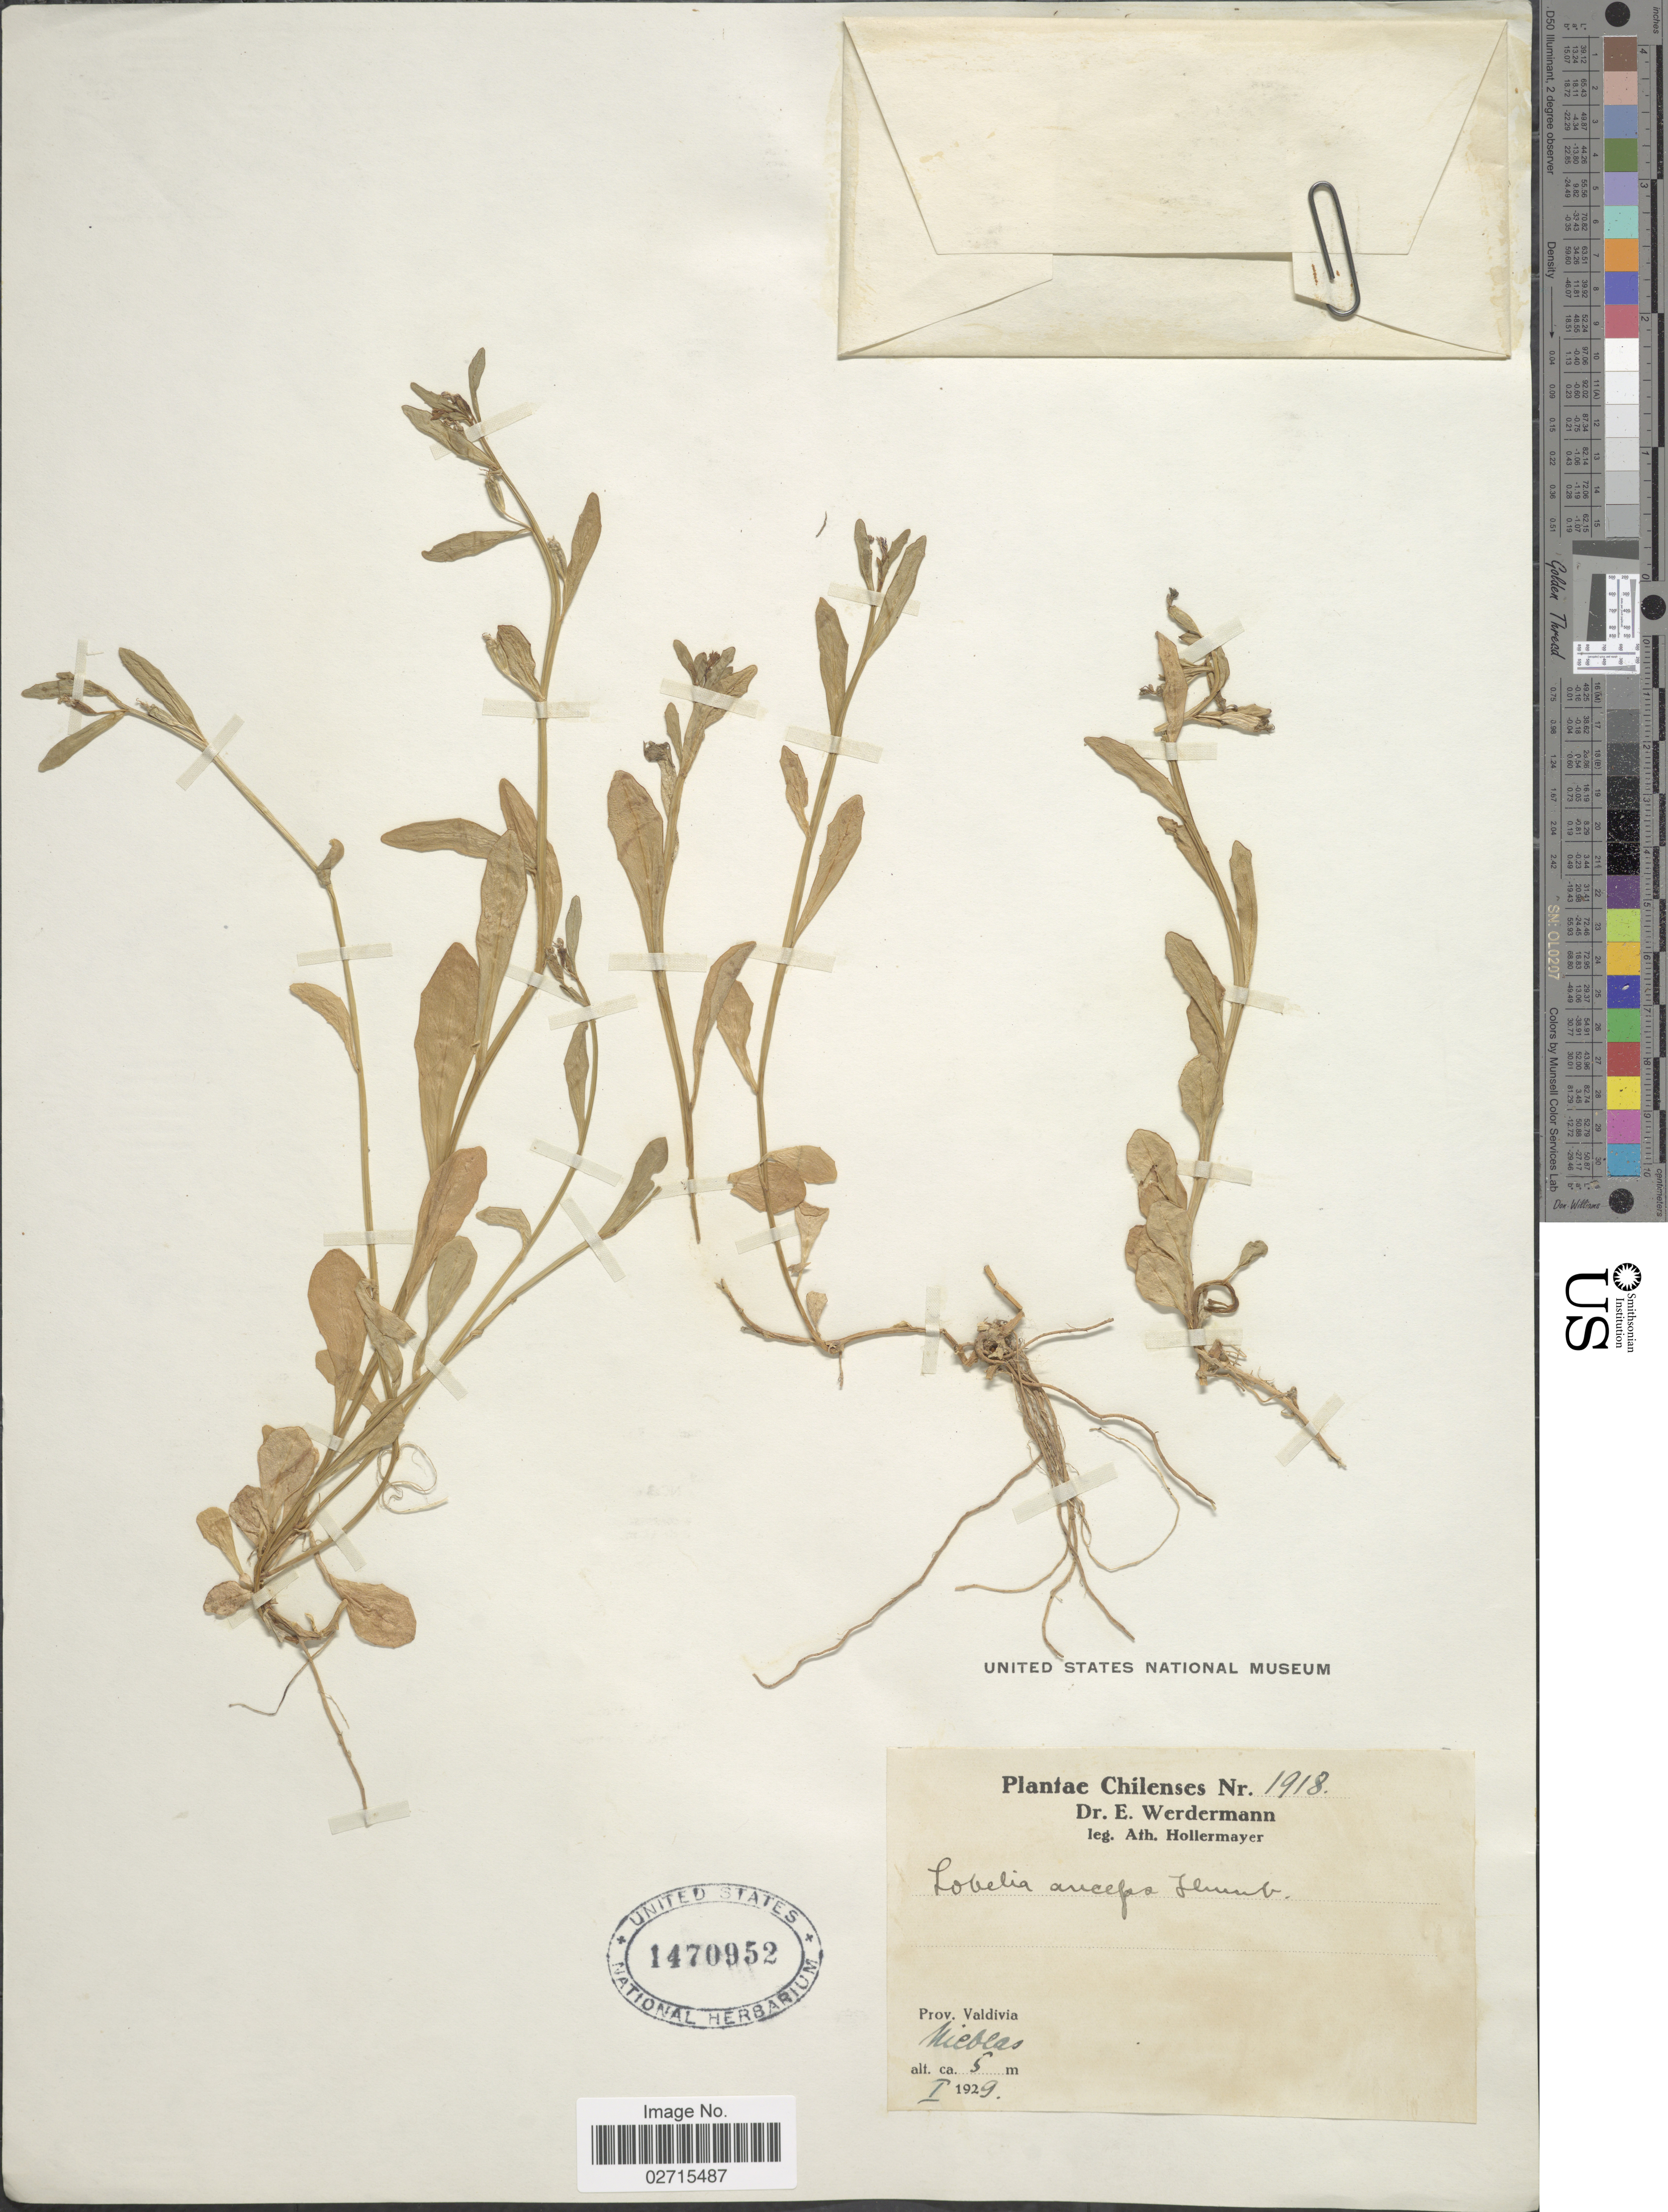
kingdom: Plantae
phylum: Tracheophyta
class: Magnoliopsida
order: Asterales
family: Campanulaceae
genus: Lobelia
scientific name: Lobelia anceps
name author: L. f.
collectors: A. Hollermayer & E. Werdermann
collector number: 1918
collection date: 1929-01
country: Chile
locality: Chilenses, Prov. Valdivia, Niebla.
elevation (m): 5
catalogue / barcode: US 1470952